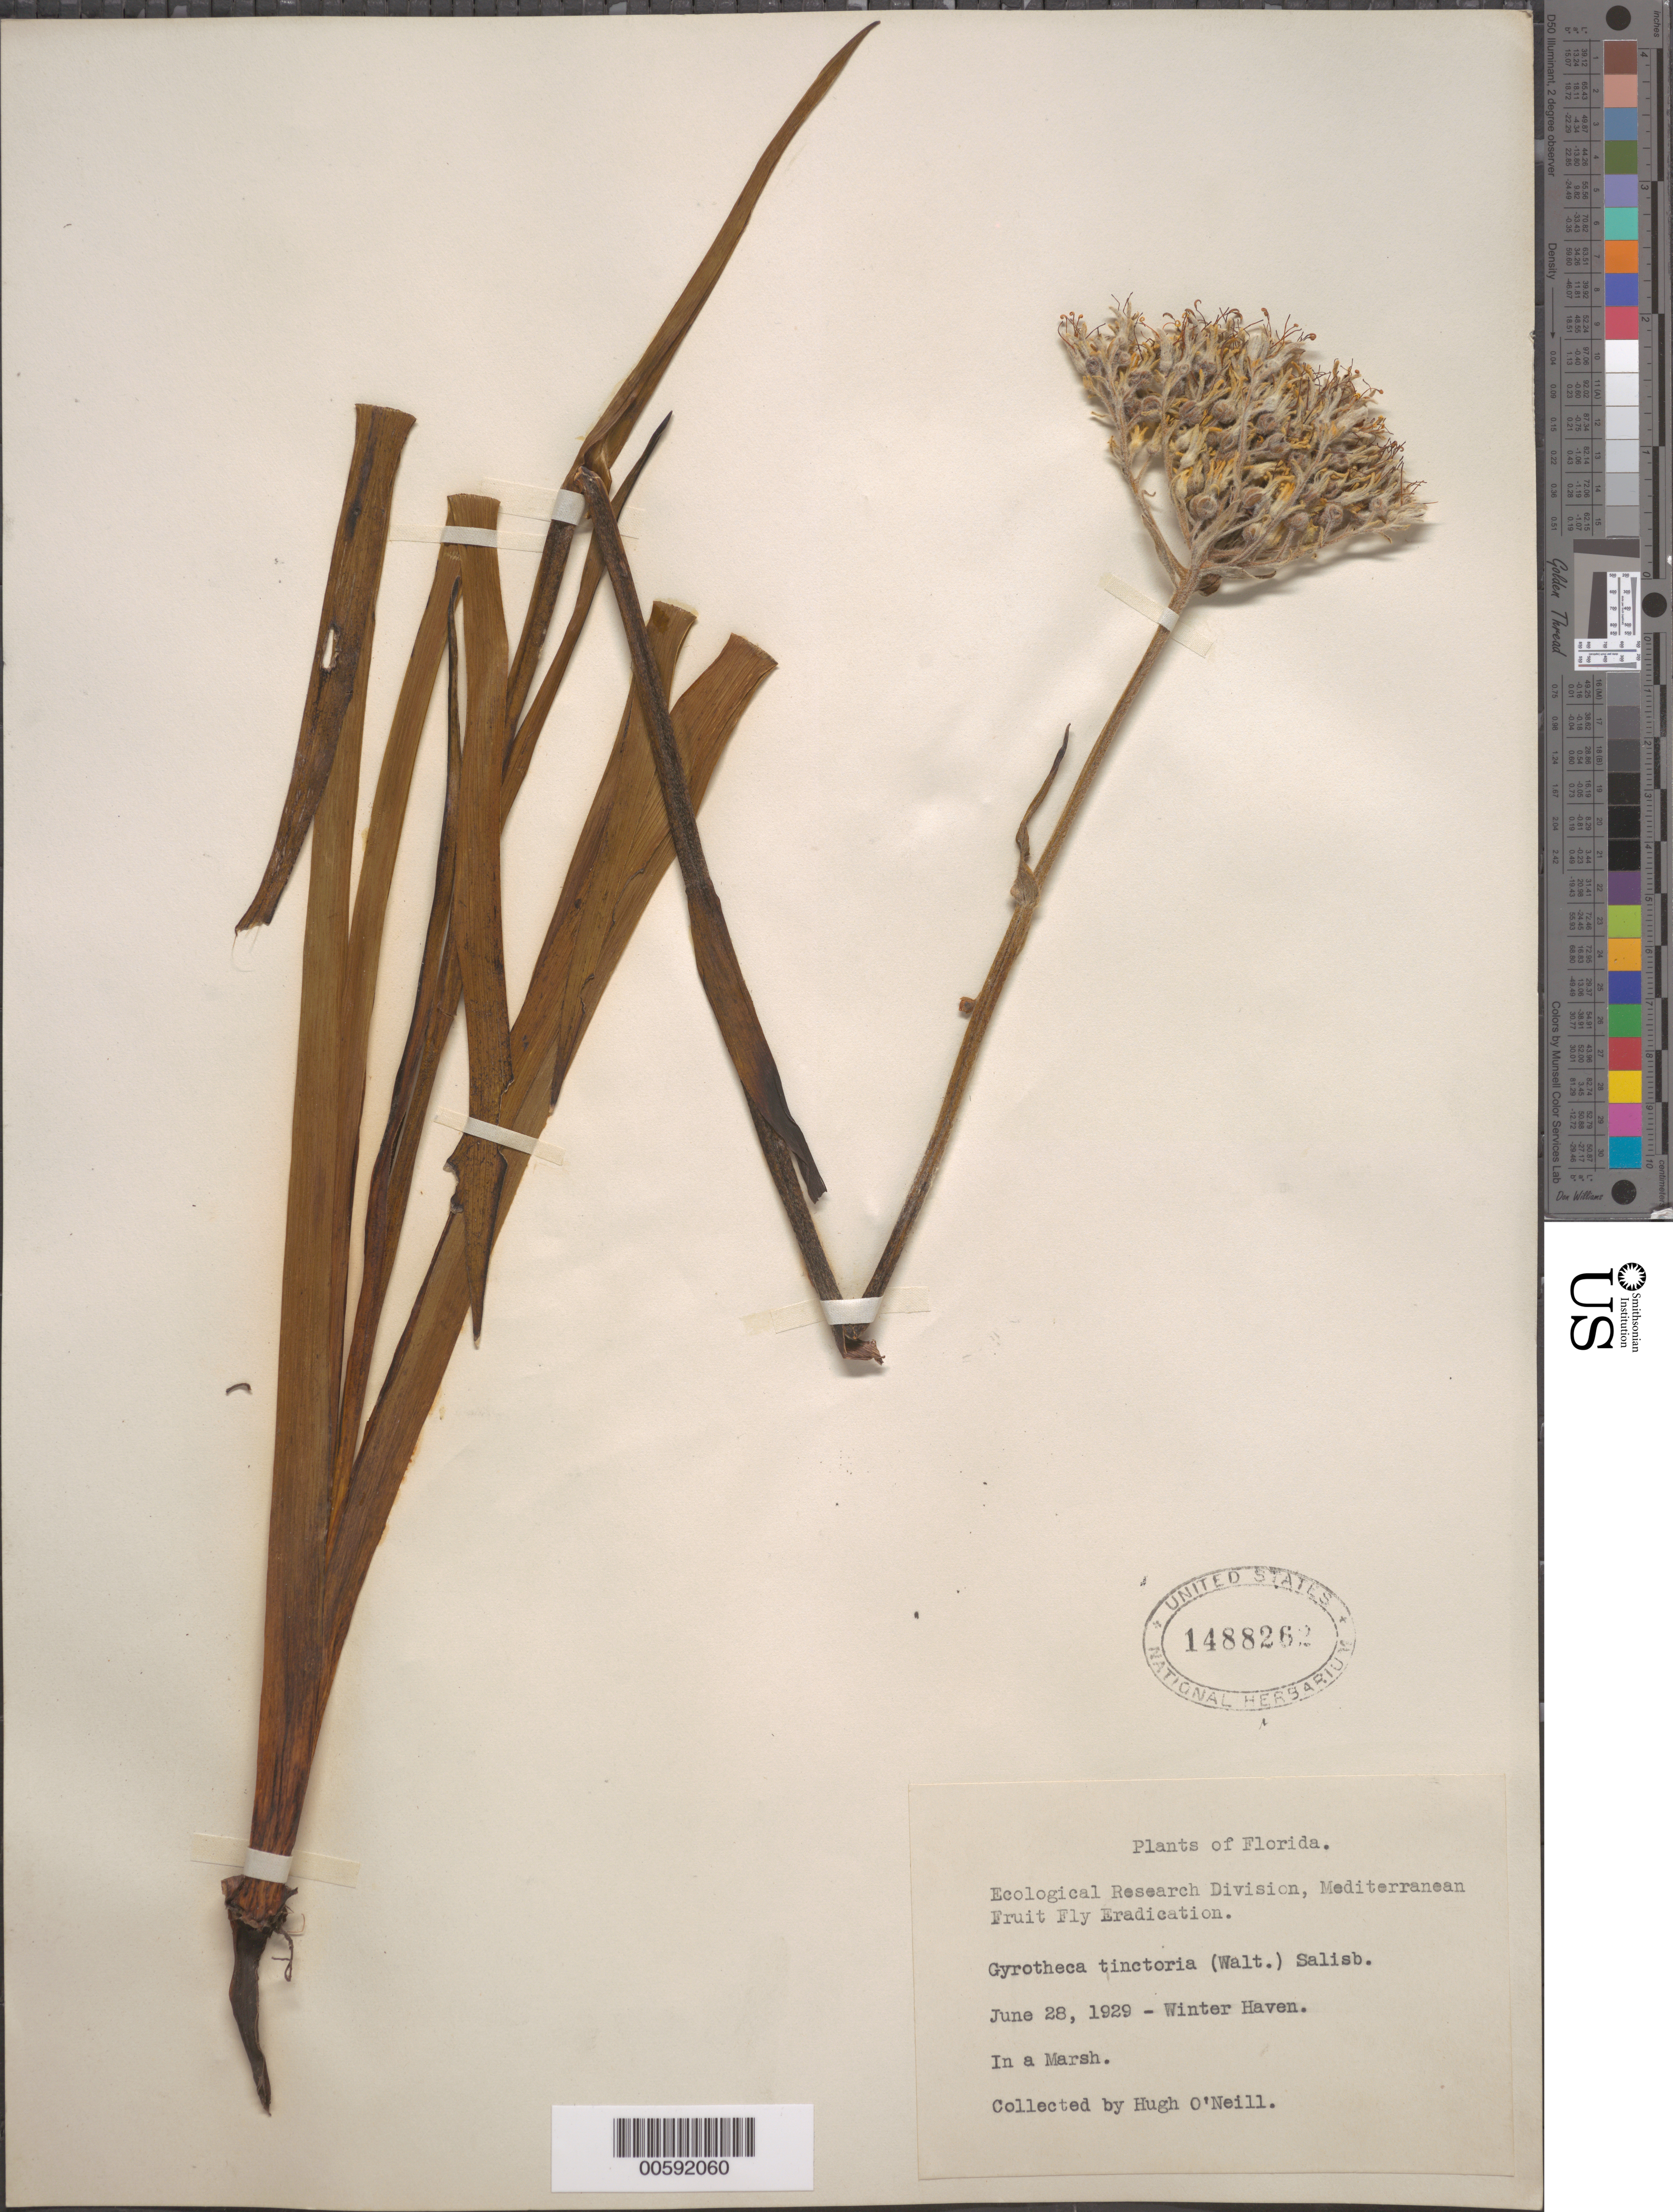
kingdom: Plantae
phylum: Tracheophyta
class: Liliopsida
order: Commelinales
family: Haemodoraceae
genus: Lachnanthes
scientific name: Lachnanthes tinctoria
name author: (Walter ex J.F. Gmel.) Elliott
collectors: H. O'Neill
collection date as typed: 28 Jun 1929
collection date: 1929-06-28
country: United States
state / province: Florida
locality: Winter Haven, Ecological Research Division, Mediterranean Fruit Fly Eradication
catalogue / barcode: US 1488262